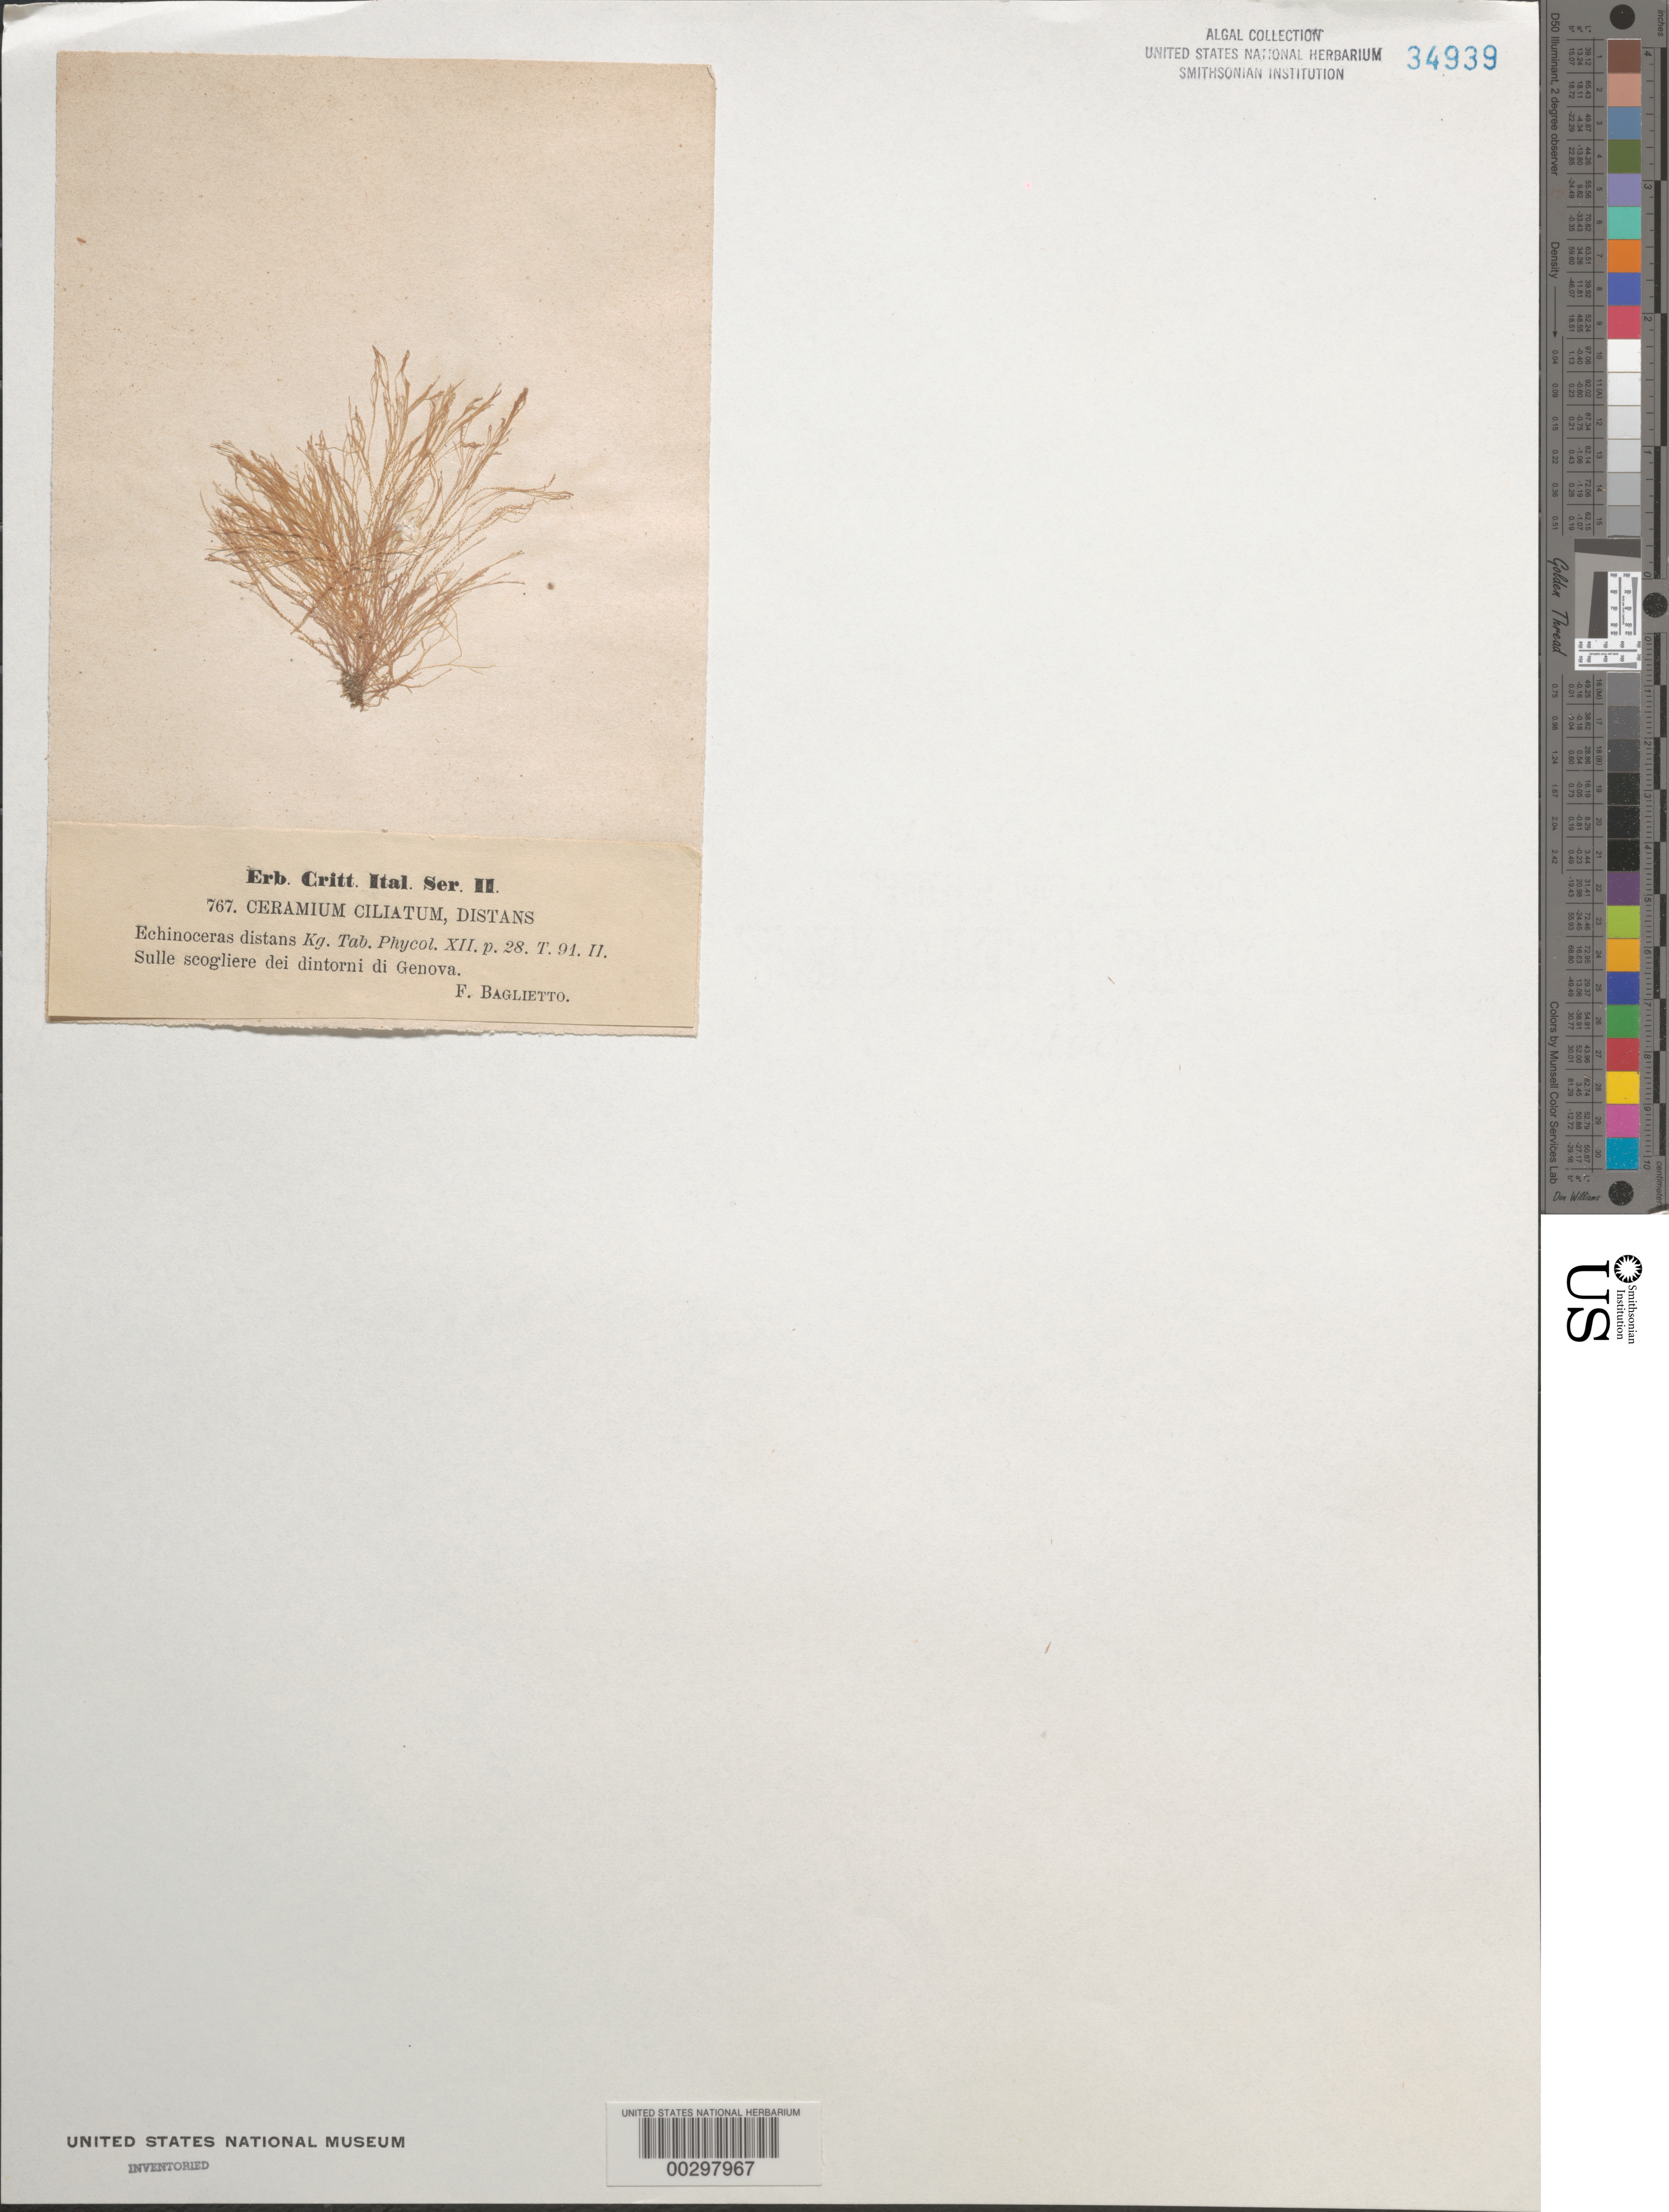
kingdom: Plantae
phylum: Rhodophyta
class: Florideophyceae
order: Ceramiales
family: Ceramiaceae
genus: Ceramium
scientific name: Ceramium ciliatum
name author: (J. Ellis) Ducluzeau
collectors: F. Baglietto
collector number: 767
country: Italy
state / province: Liguria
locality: Genoa, genova province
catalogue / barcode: US 34939